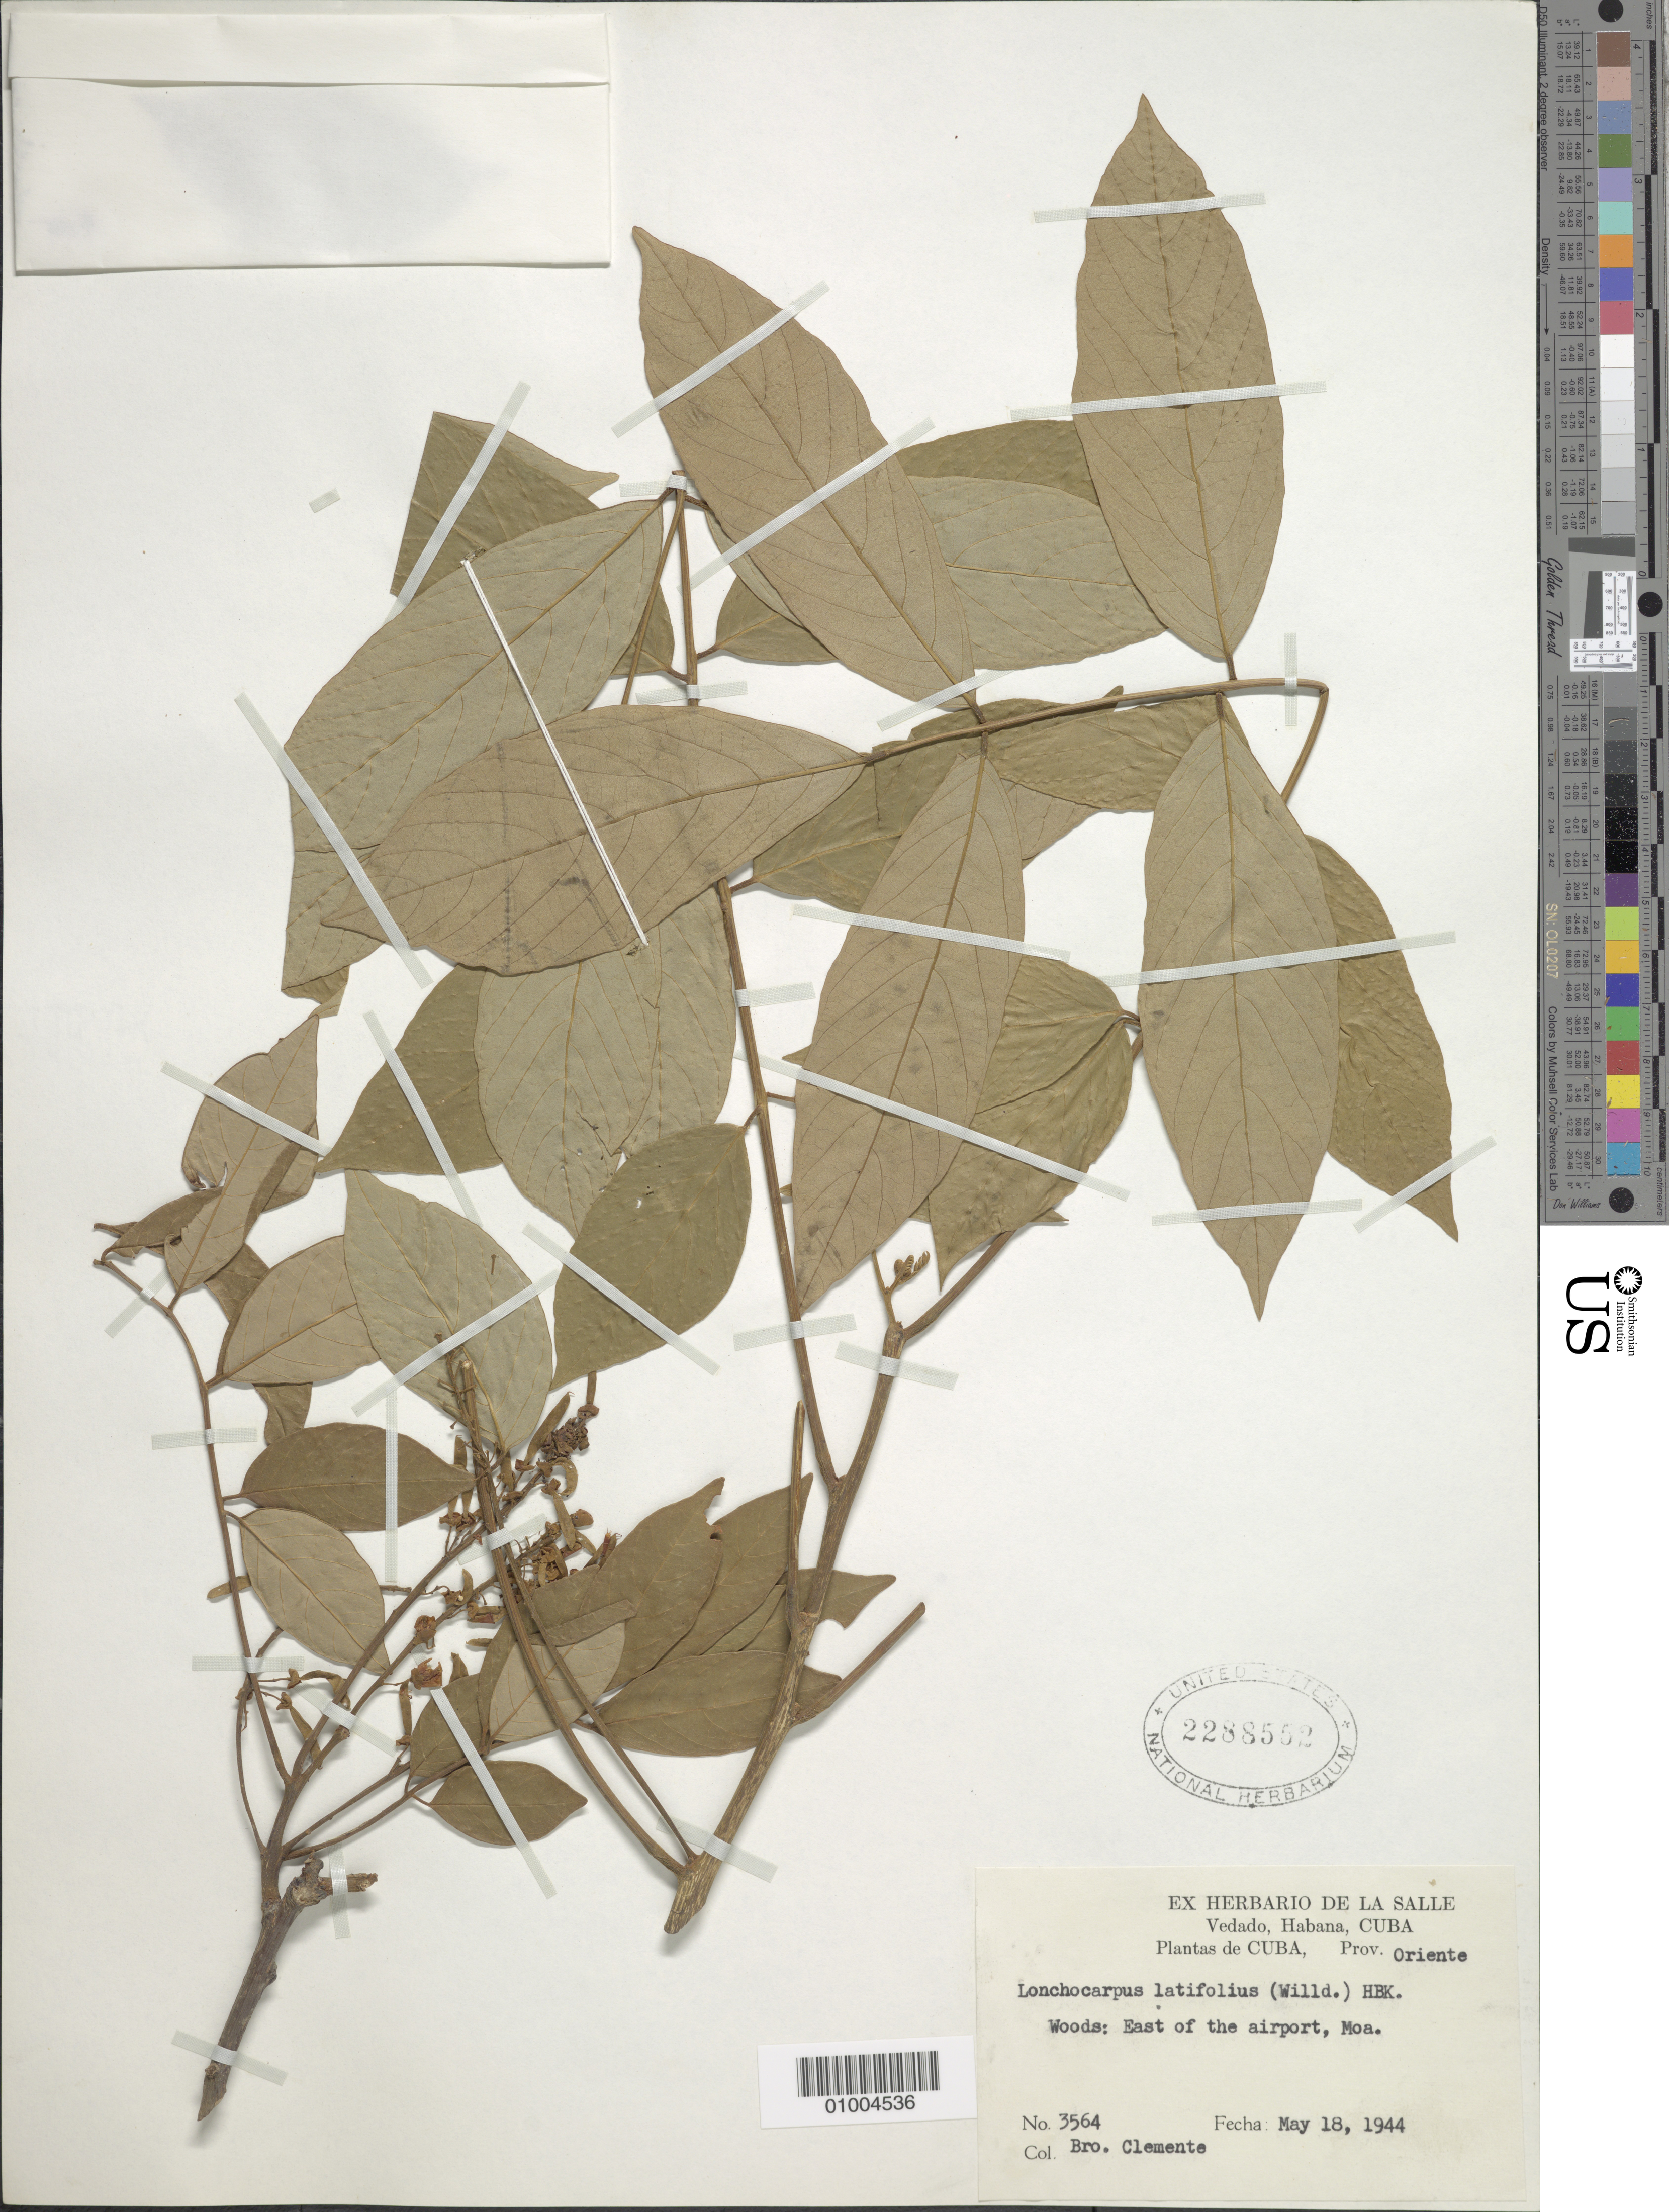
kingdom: Plantae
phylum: Tracheophyta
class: Magnoliopsida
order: Fabales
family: Fabaceae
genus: Lonchocarpus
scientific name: Lonchocarpus heptaphyllus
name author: (Poir.) DC.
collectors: B. Clement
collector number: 3564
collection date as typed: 18 May 1944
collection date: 1944-05-18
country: Cuba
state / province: Holguín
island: Cuba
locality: Woods; E of the airport, Moa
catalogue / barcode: US 2288552